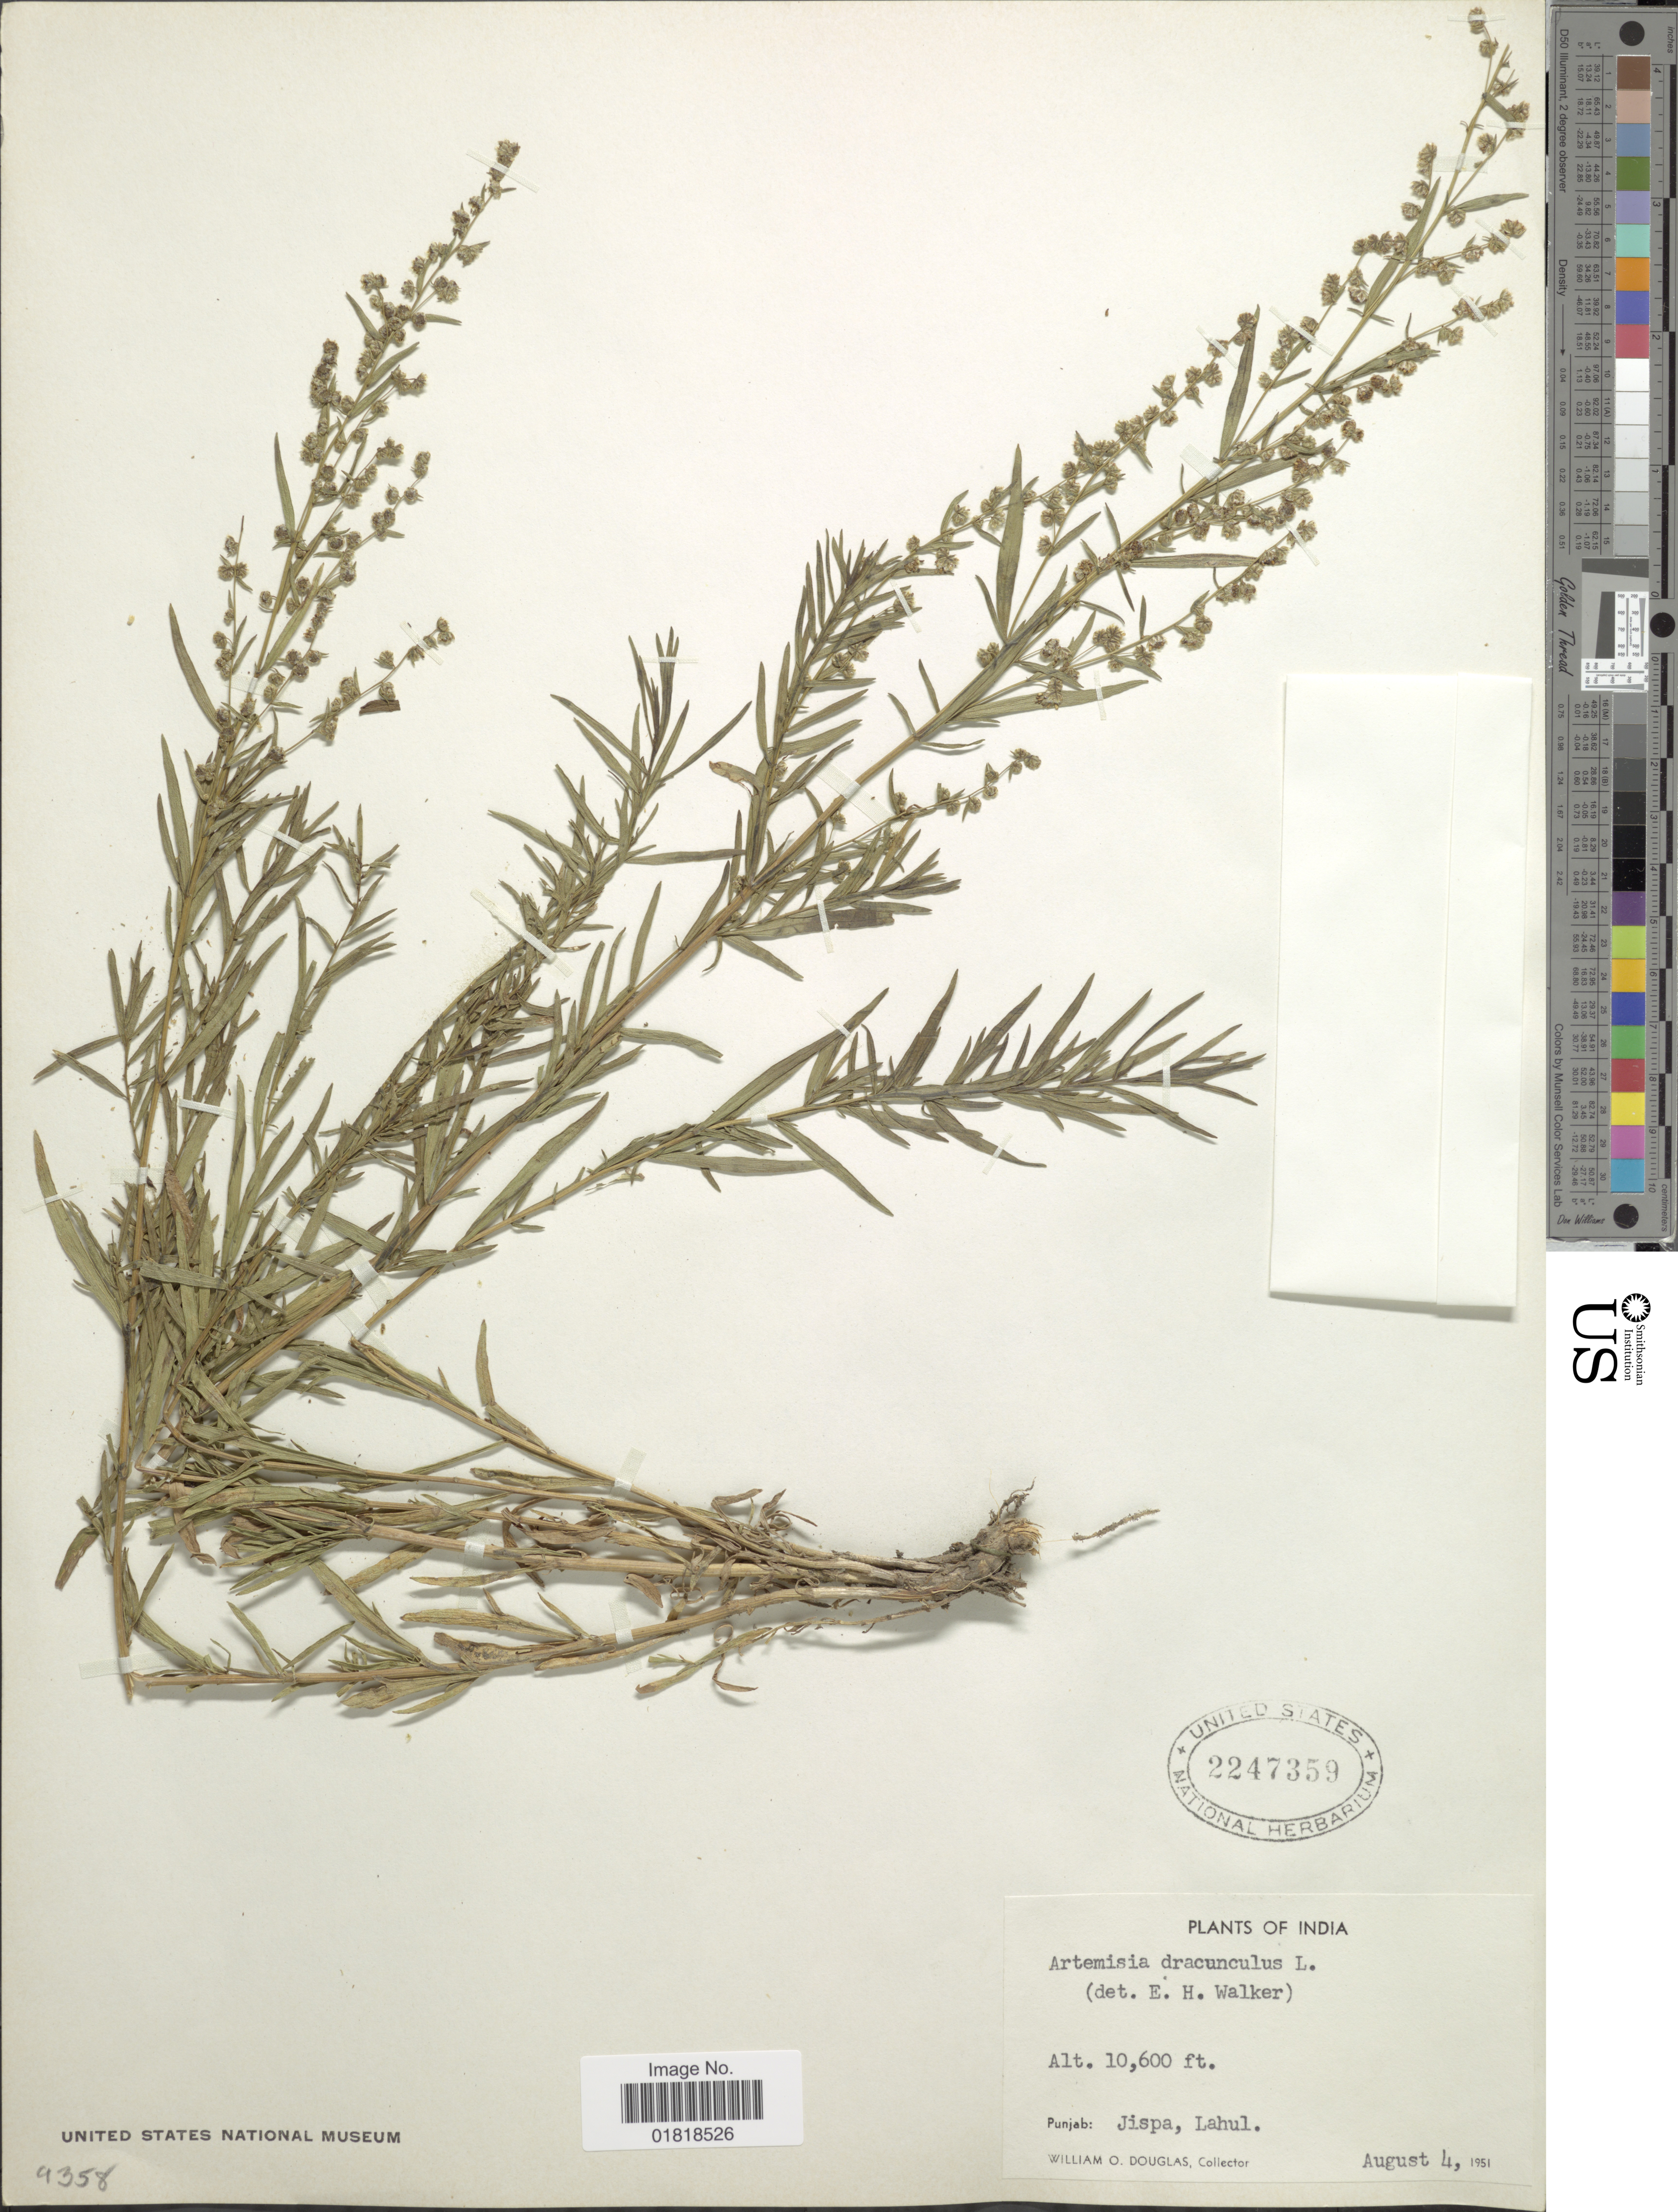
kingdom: Plantae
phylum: Tracheophyta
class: Magnoliopsida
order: Asterales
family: Asteraceae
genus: Artemisia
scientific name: Artemisia dracunculus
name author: L.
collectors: W. Douglas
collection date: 1951-08-04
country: India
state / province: Punjab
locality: Jispa, Lahul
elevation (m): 3231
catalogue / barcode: US 2247359